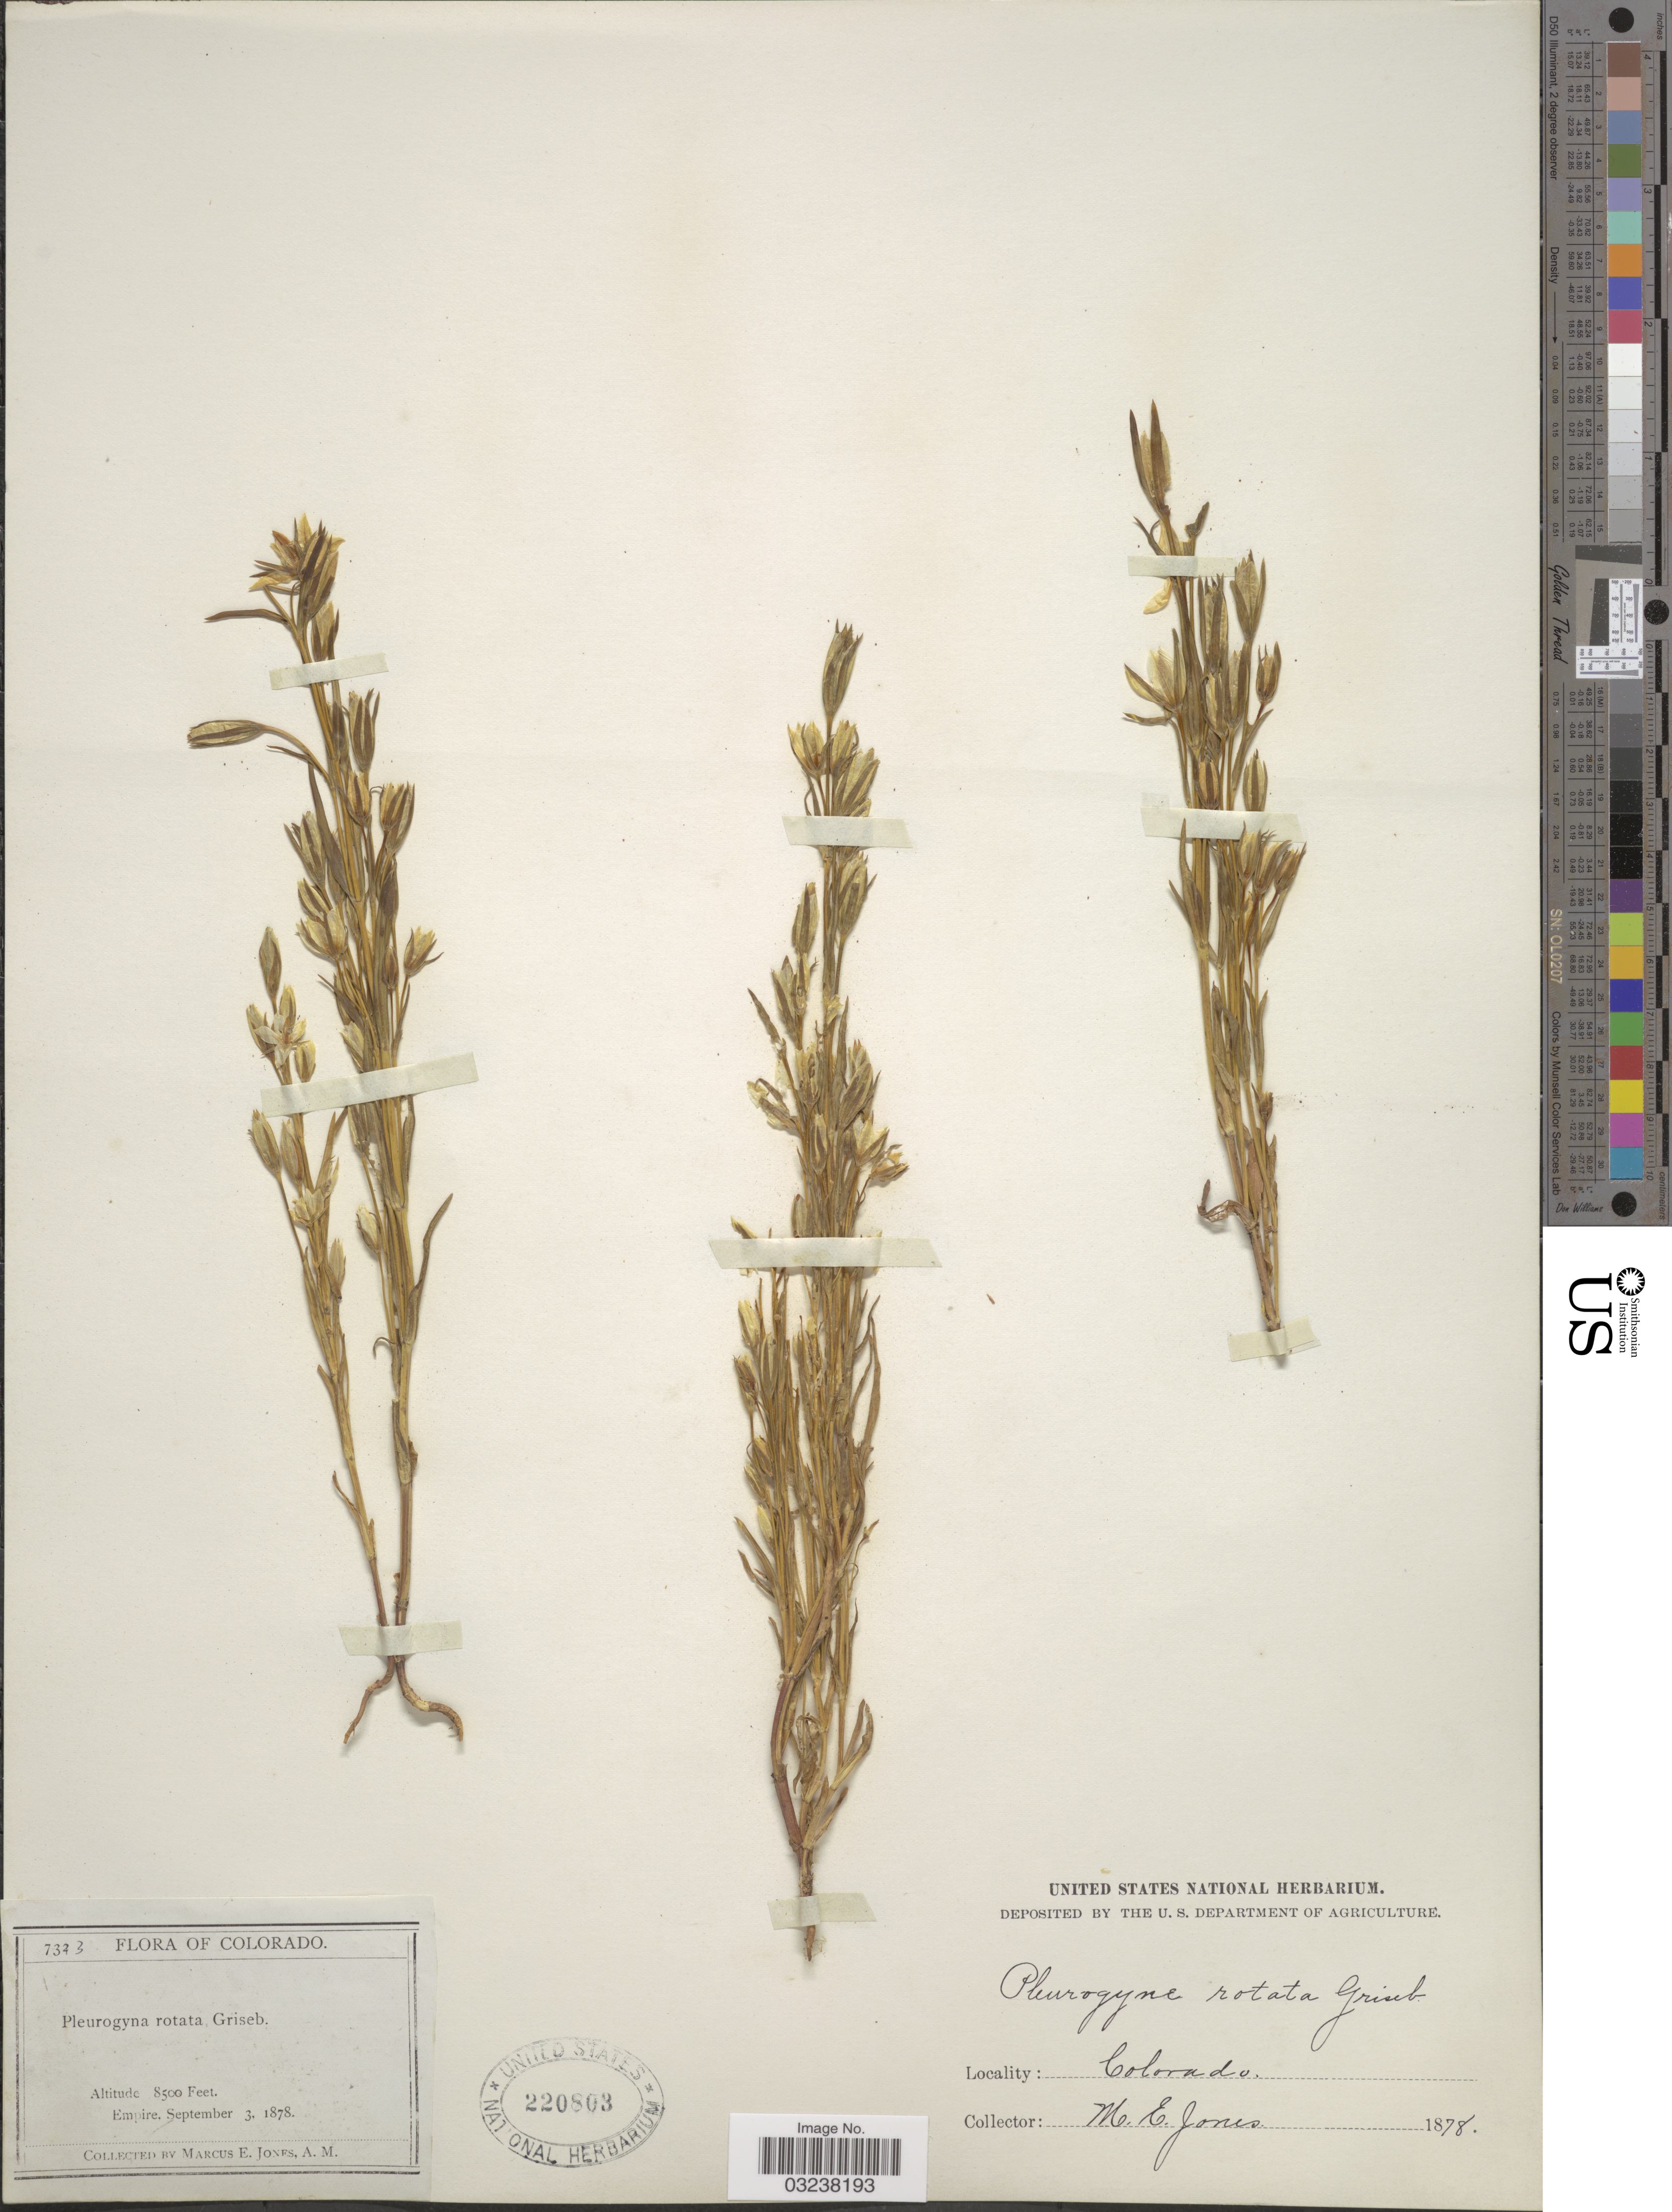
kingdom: Plantae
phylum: Tracheophyta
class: Magnoliopsida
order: Gentianales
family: Gentianaceae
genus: Pleurogyne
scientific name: Pleurogyne fontana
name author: A. Nelson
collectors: M. E. Jones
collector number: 7323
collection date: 1878-09-03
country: United States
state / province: Colorado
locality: Empire.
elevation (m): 2591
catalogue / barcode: US 220803